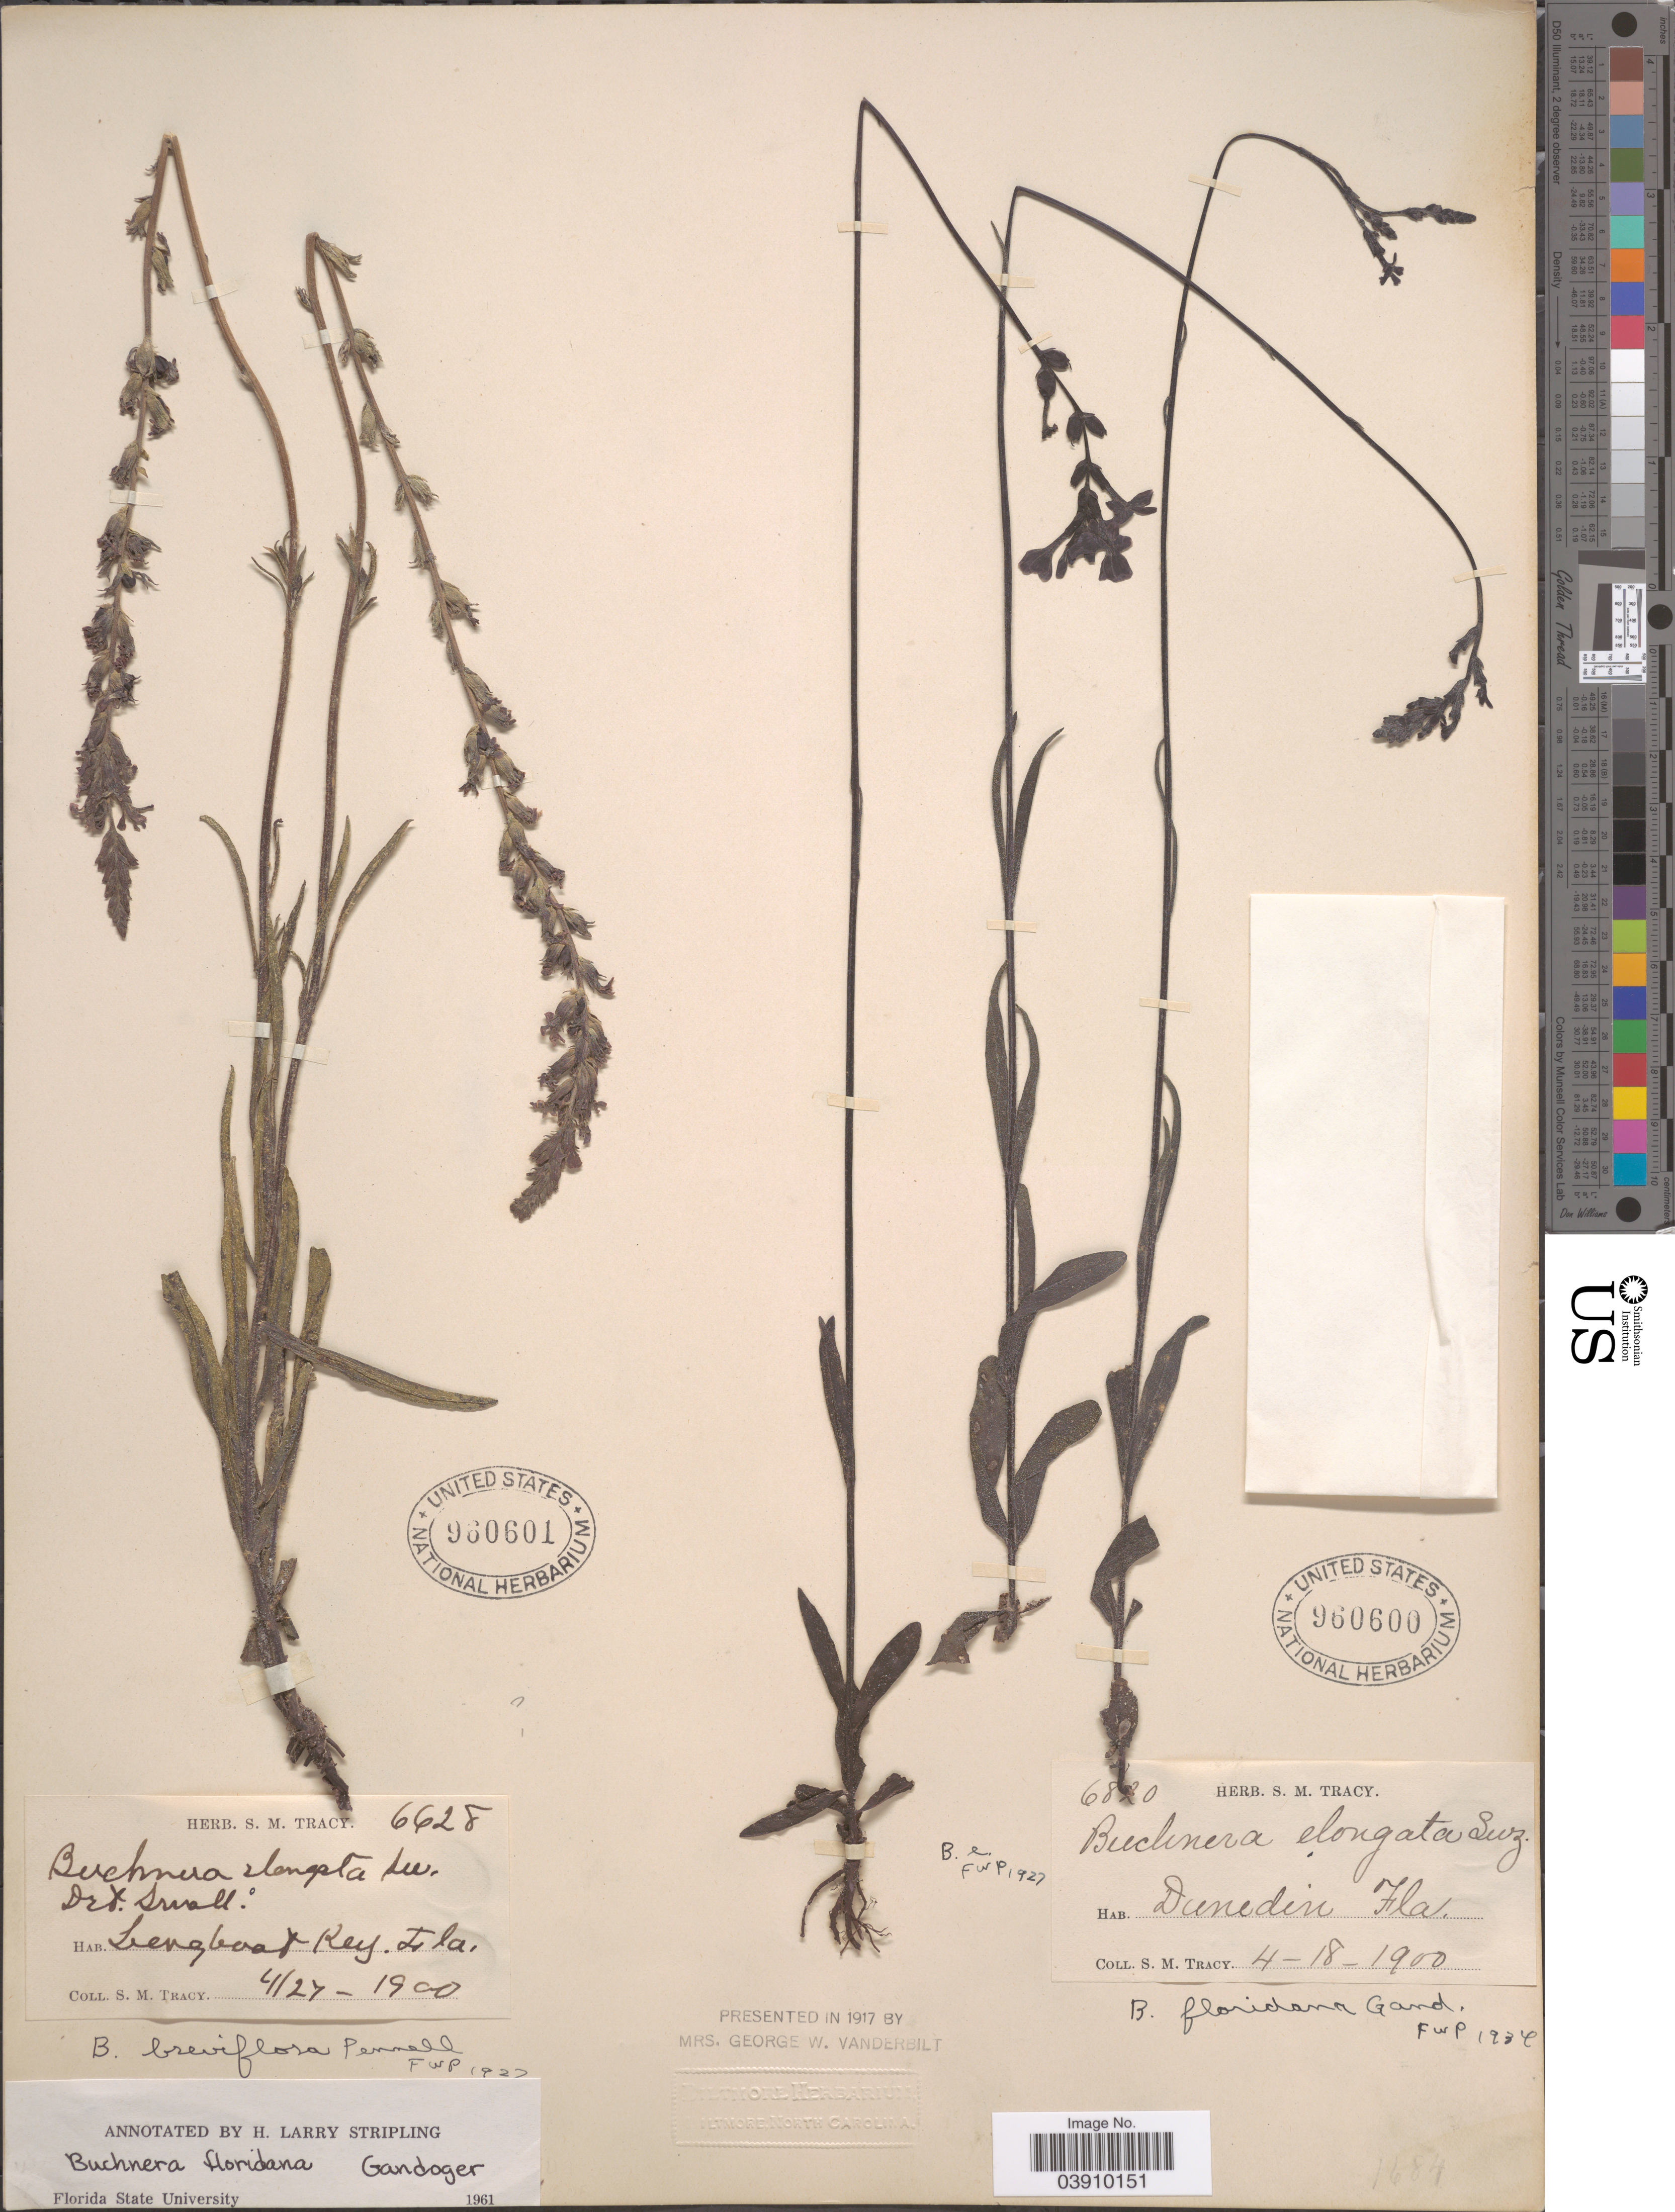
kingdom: Plantae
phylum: Tracheophyta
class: Magnoliopsida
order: Lamiales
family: Orobanchaceae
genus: Buchnera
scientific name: Buchnera floridana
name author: Gand.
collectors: S. M. Tracy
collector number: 6820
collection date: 1900-04-18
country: United States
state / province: Florida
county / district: Pinellas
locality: Dunedin.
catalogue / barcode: US 960600